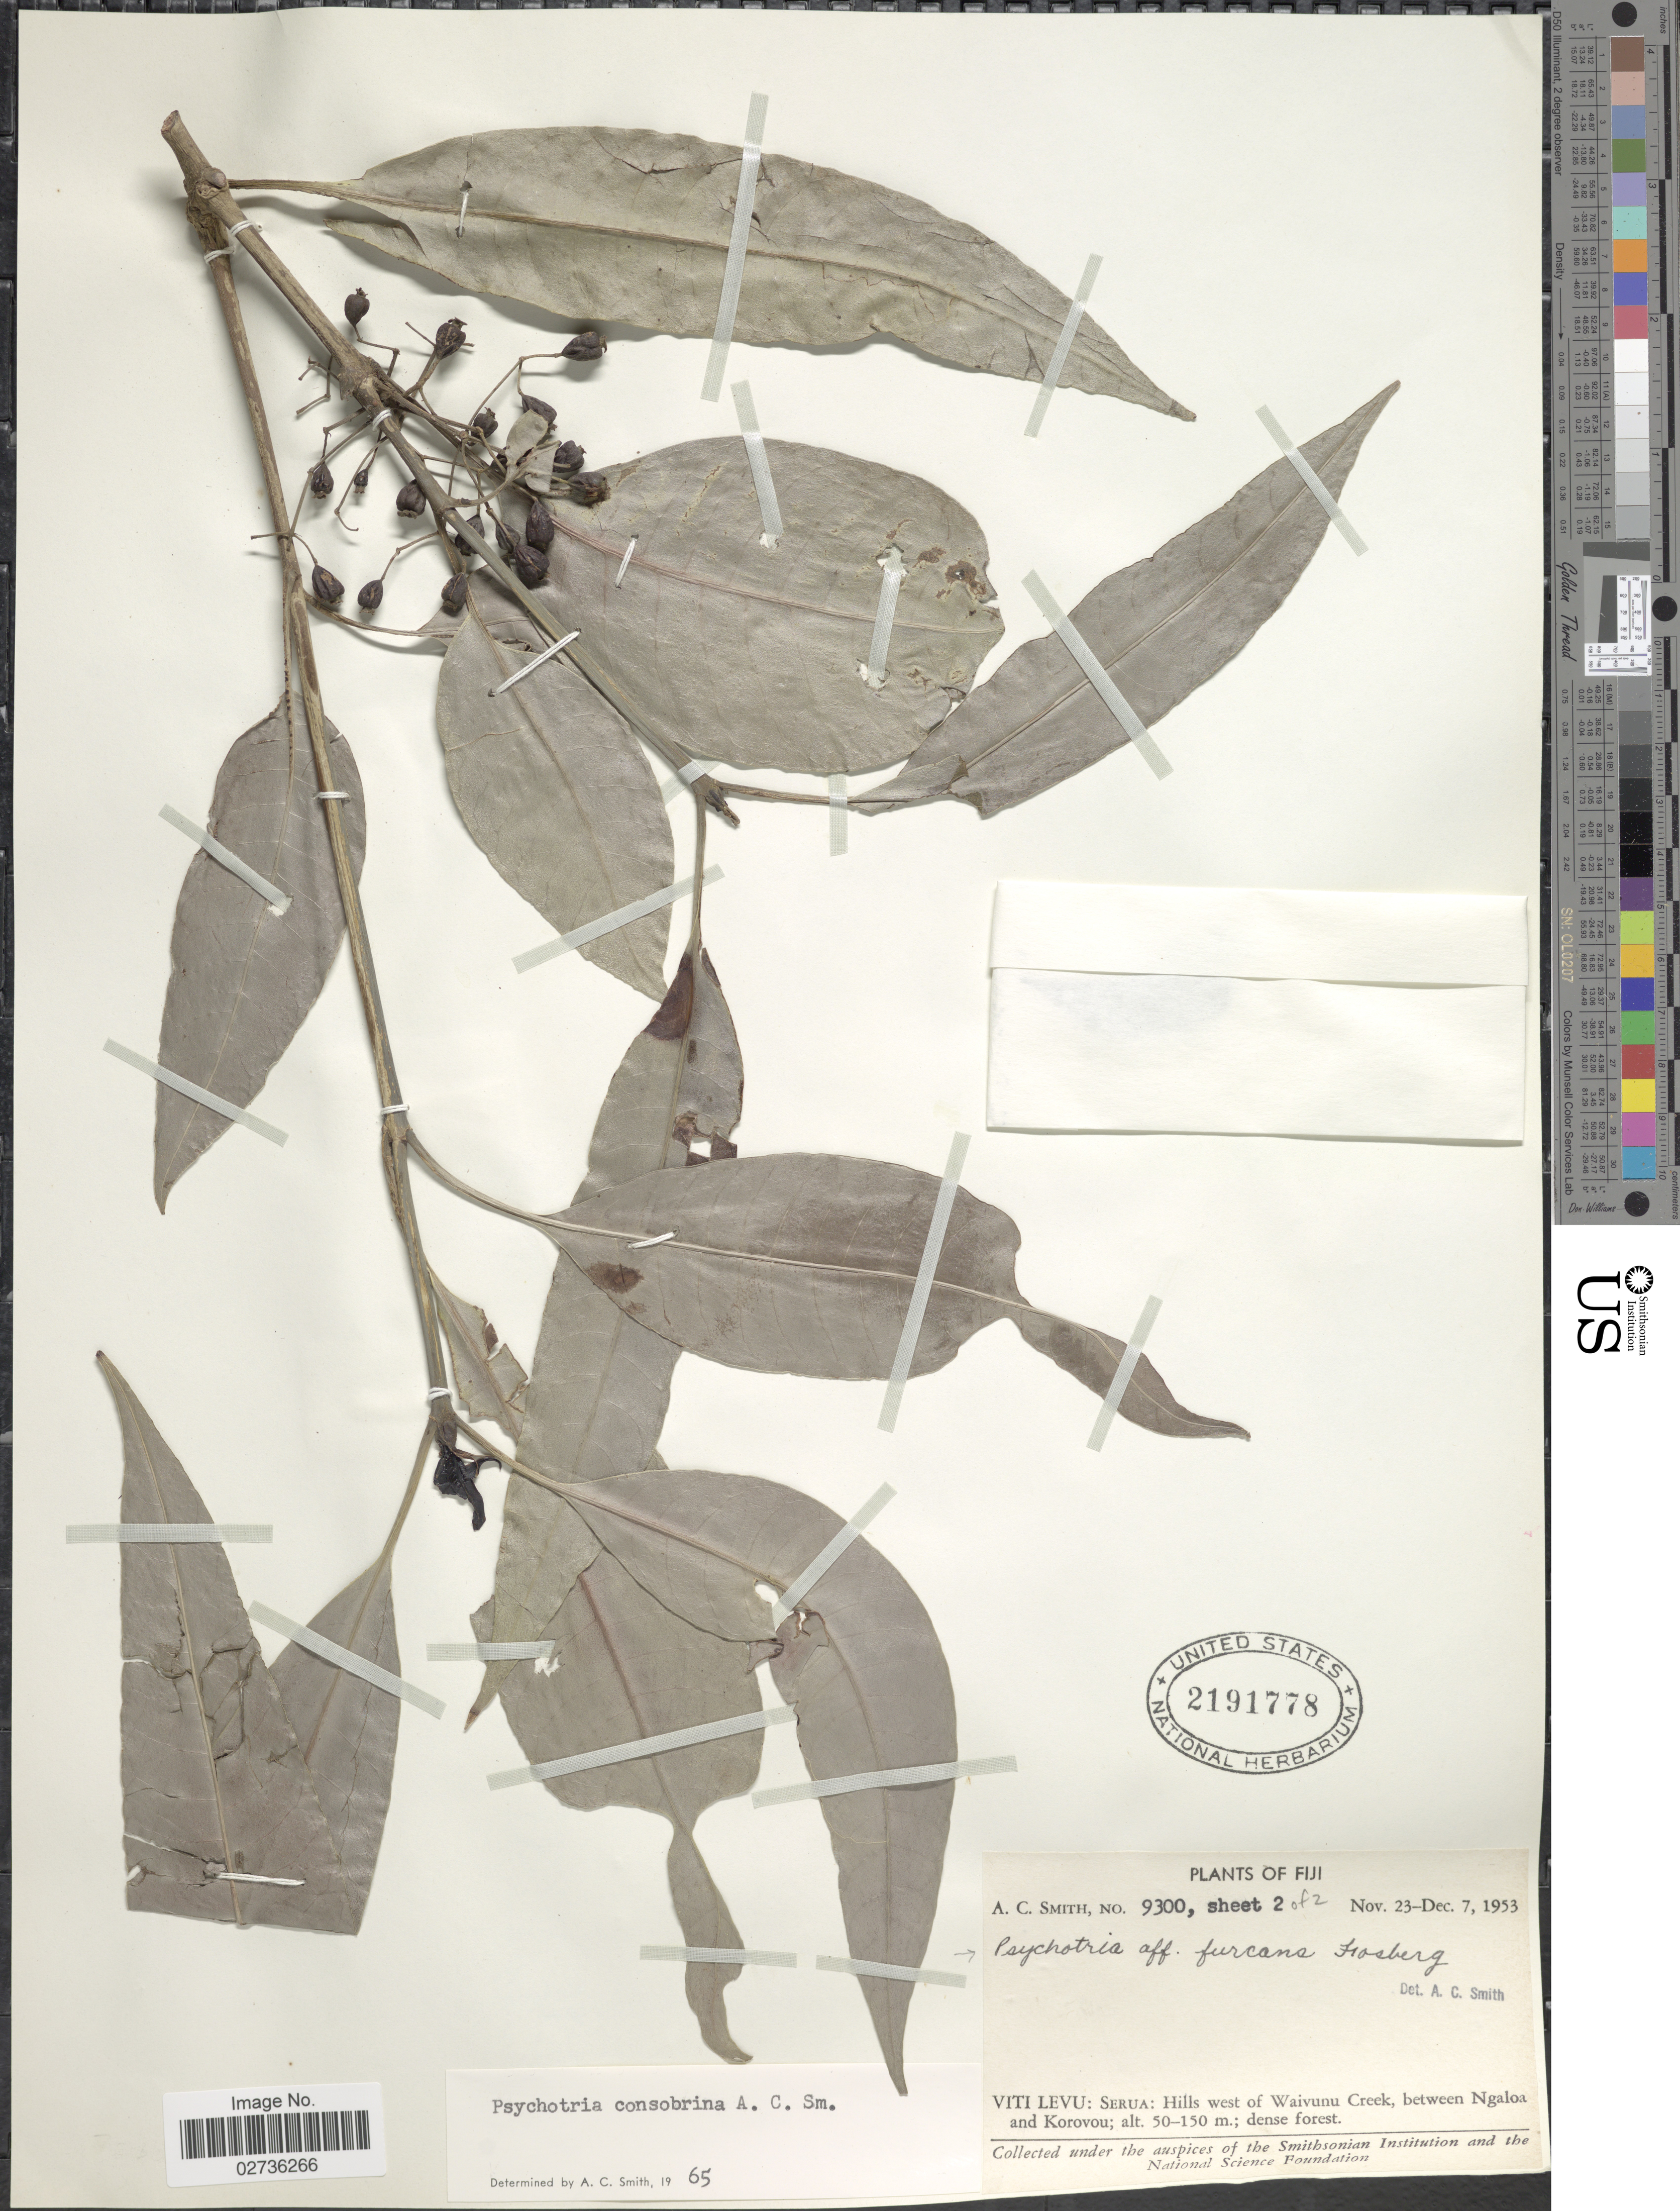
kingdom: Plantae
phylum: Tracheophyta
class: Magnoliopsida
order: Gentianales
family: Rubiaceae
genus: Psychotria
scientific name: Psychotria furcans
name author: Fosberg in A.C. Sm.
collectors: A. C. Smith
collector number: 9300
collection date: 1953-11-23/1953-12-07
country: Fiji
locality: Viti Levu: Serua: Hills west of Waivunu Creek, between Ngaloa and Korovou.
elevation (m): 50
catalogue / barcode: US 2191778